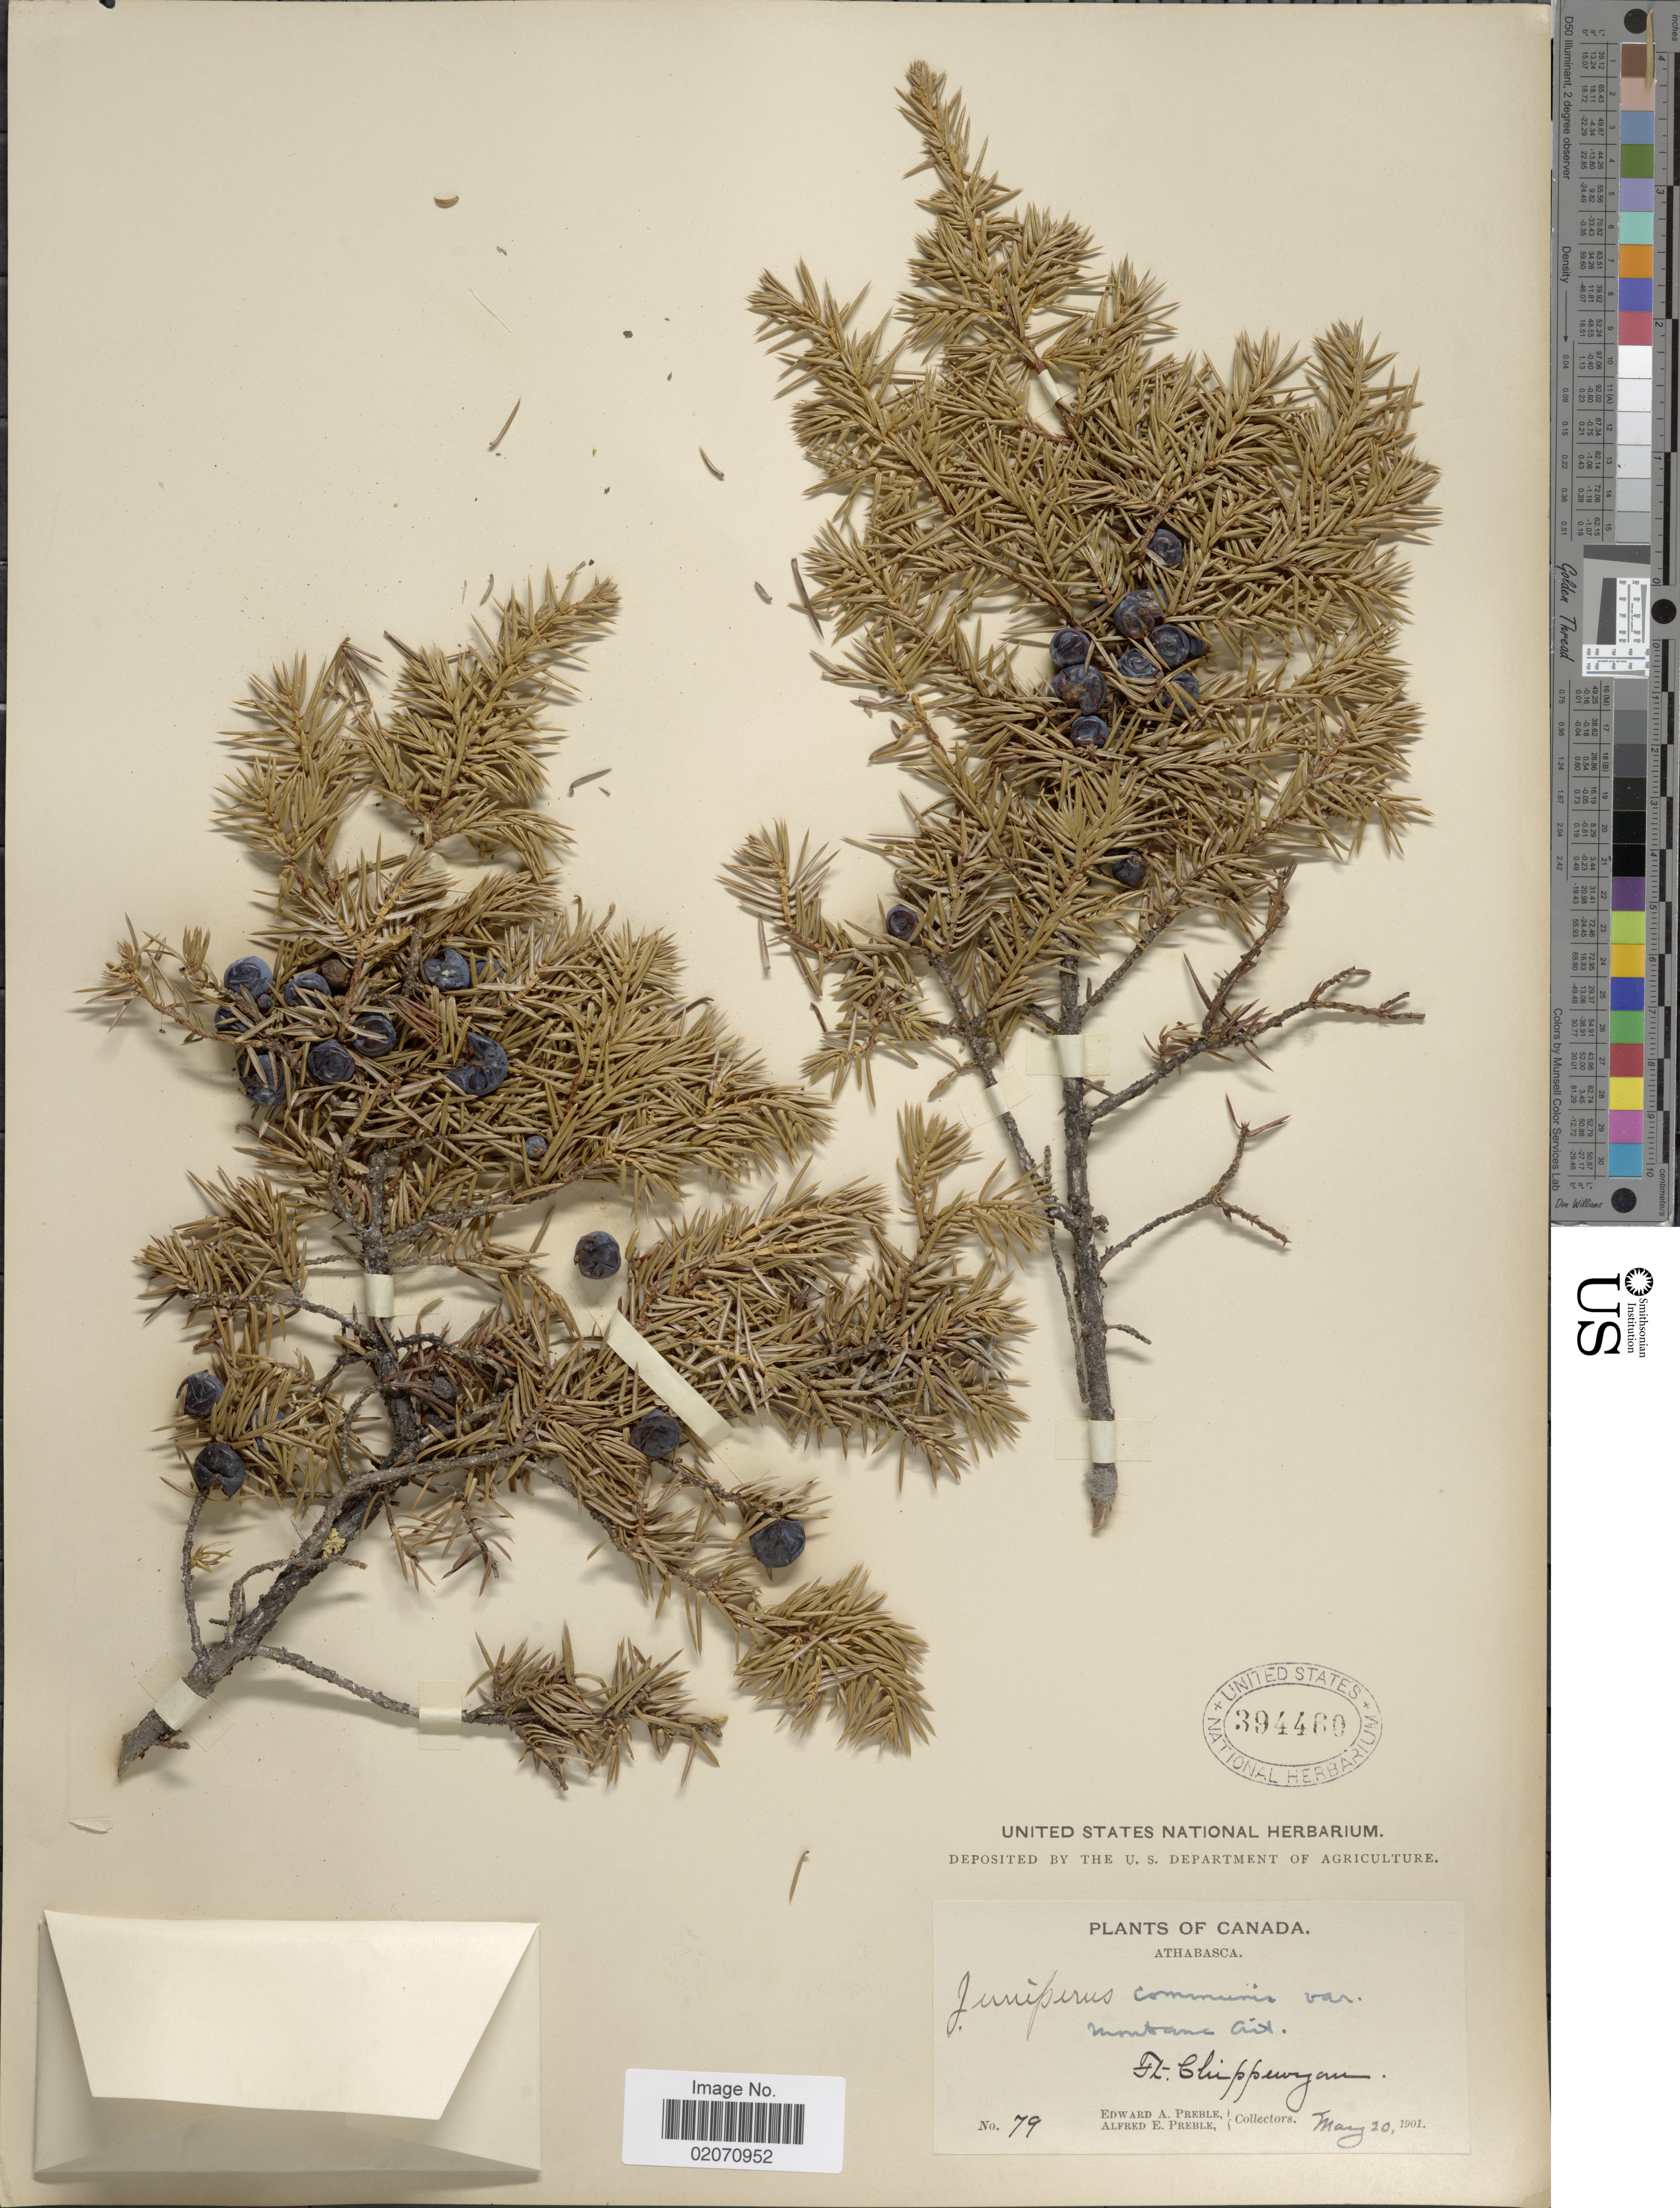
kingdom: Plantae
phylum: Tracheophyta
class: Pinopsida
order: Pinales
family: Cupressaceae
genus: Juniperus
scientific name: Juniperus communis subsp. nana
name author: (Willd.) Syme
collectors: E. Preble & A. Preble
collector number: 79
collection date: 1901-05-20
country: Canada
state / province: Alberta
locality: Athabasca, Ft. Chippewyan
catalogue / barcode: US 364460